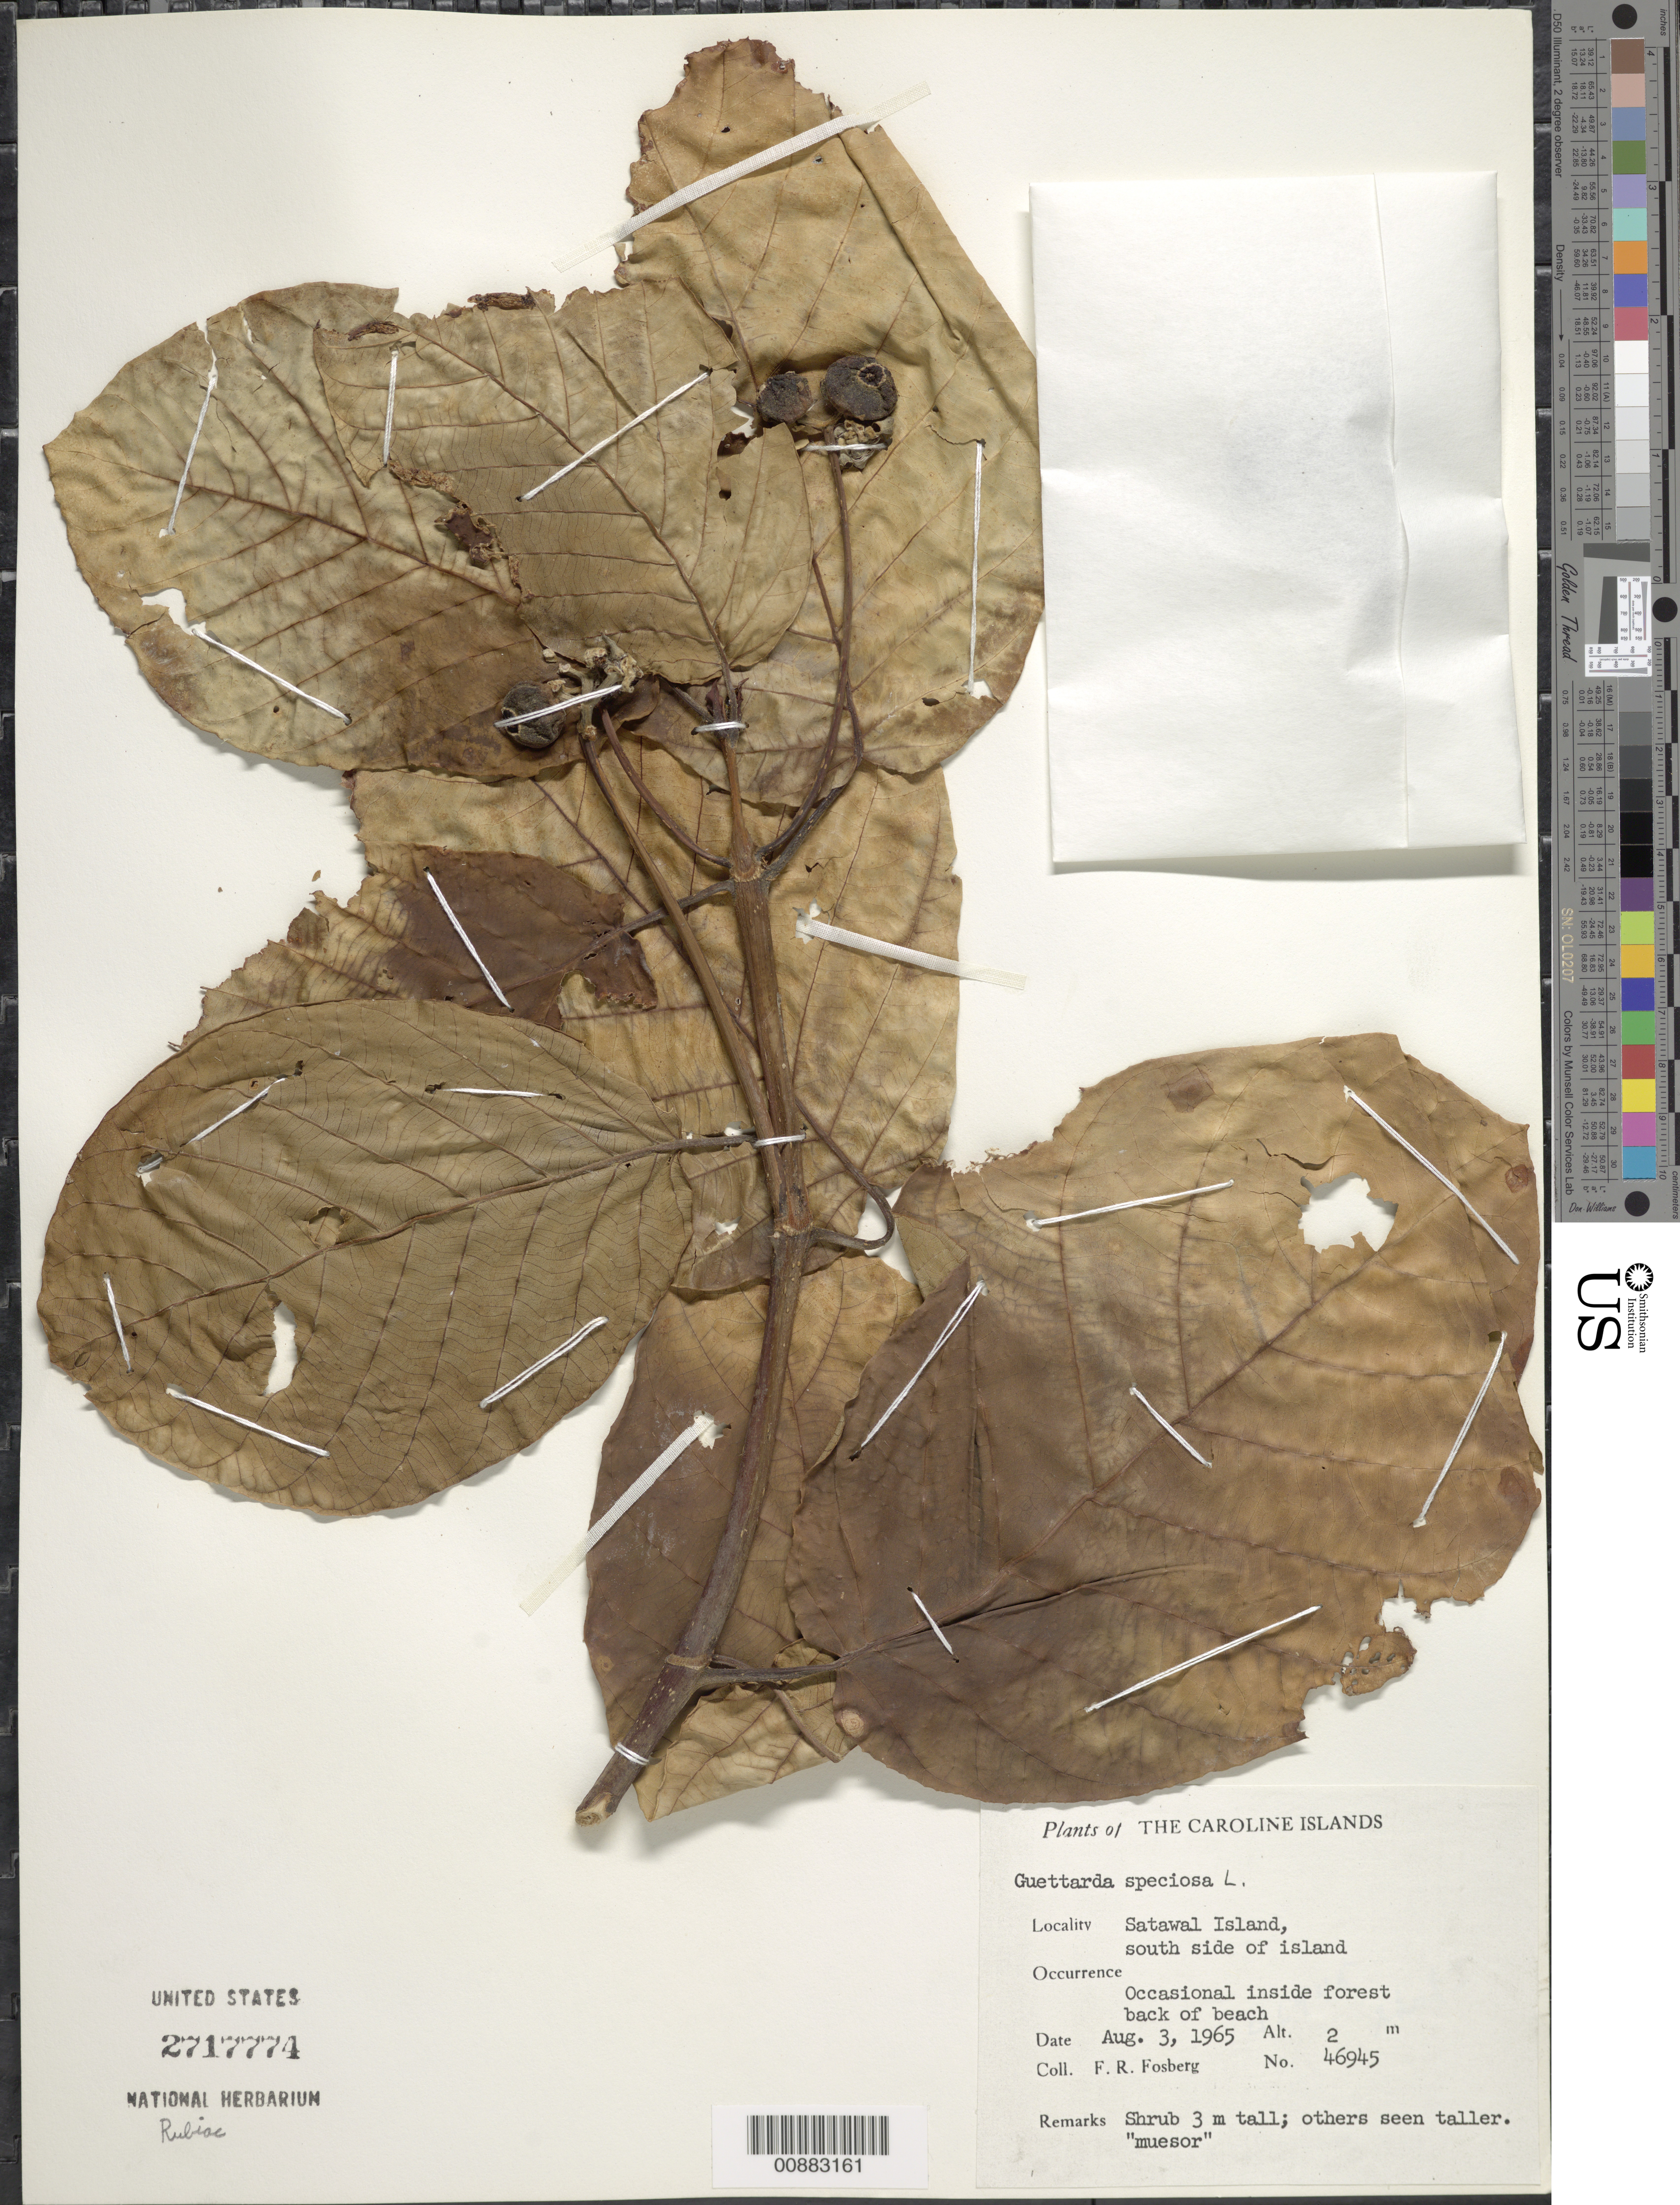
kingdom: Plantae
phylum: Tracheophyta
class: Magnoliopsida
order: Gentianales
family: Rubiaceae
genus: Guettarda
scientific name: Guettarda speciosa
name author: L.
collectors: F. R. Fosberg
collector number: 46945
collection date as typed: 03 Aug 1965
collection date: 1965-08-03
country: Micronesia, Federated States of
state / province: Yap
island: Satawal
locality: South side of island.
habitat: occasional inside forest, back of beach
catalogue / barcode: US 2717774